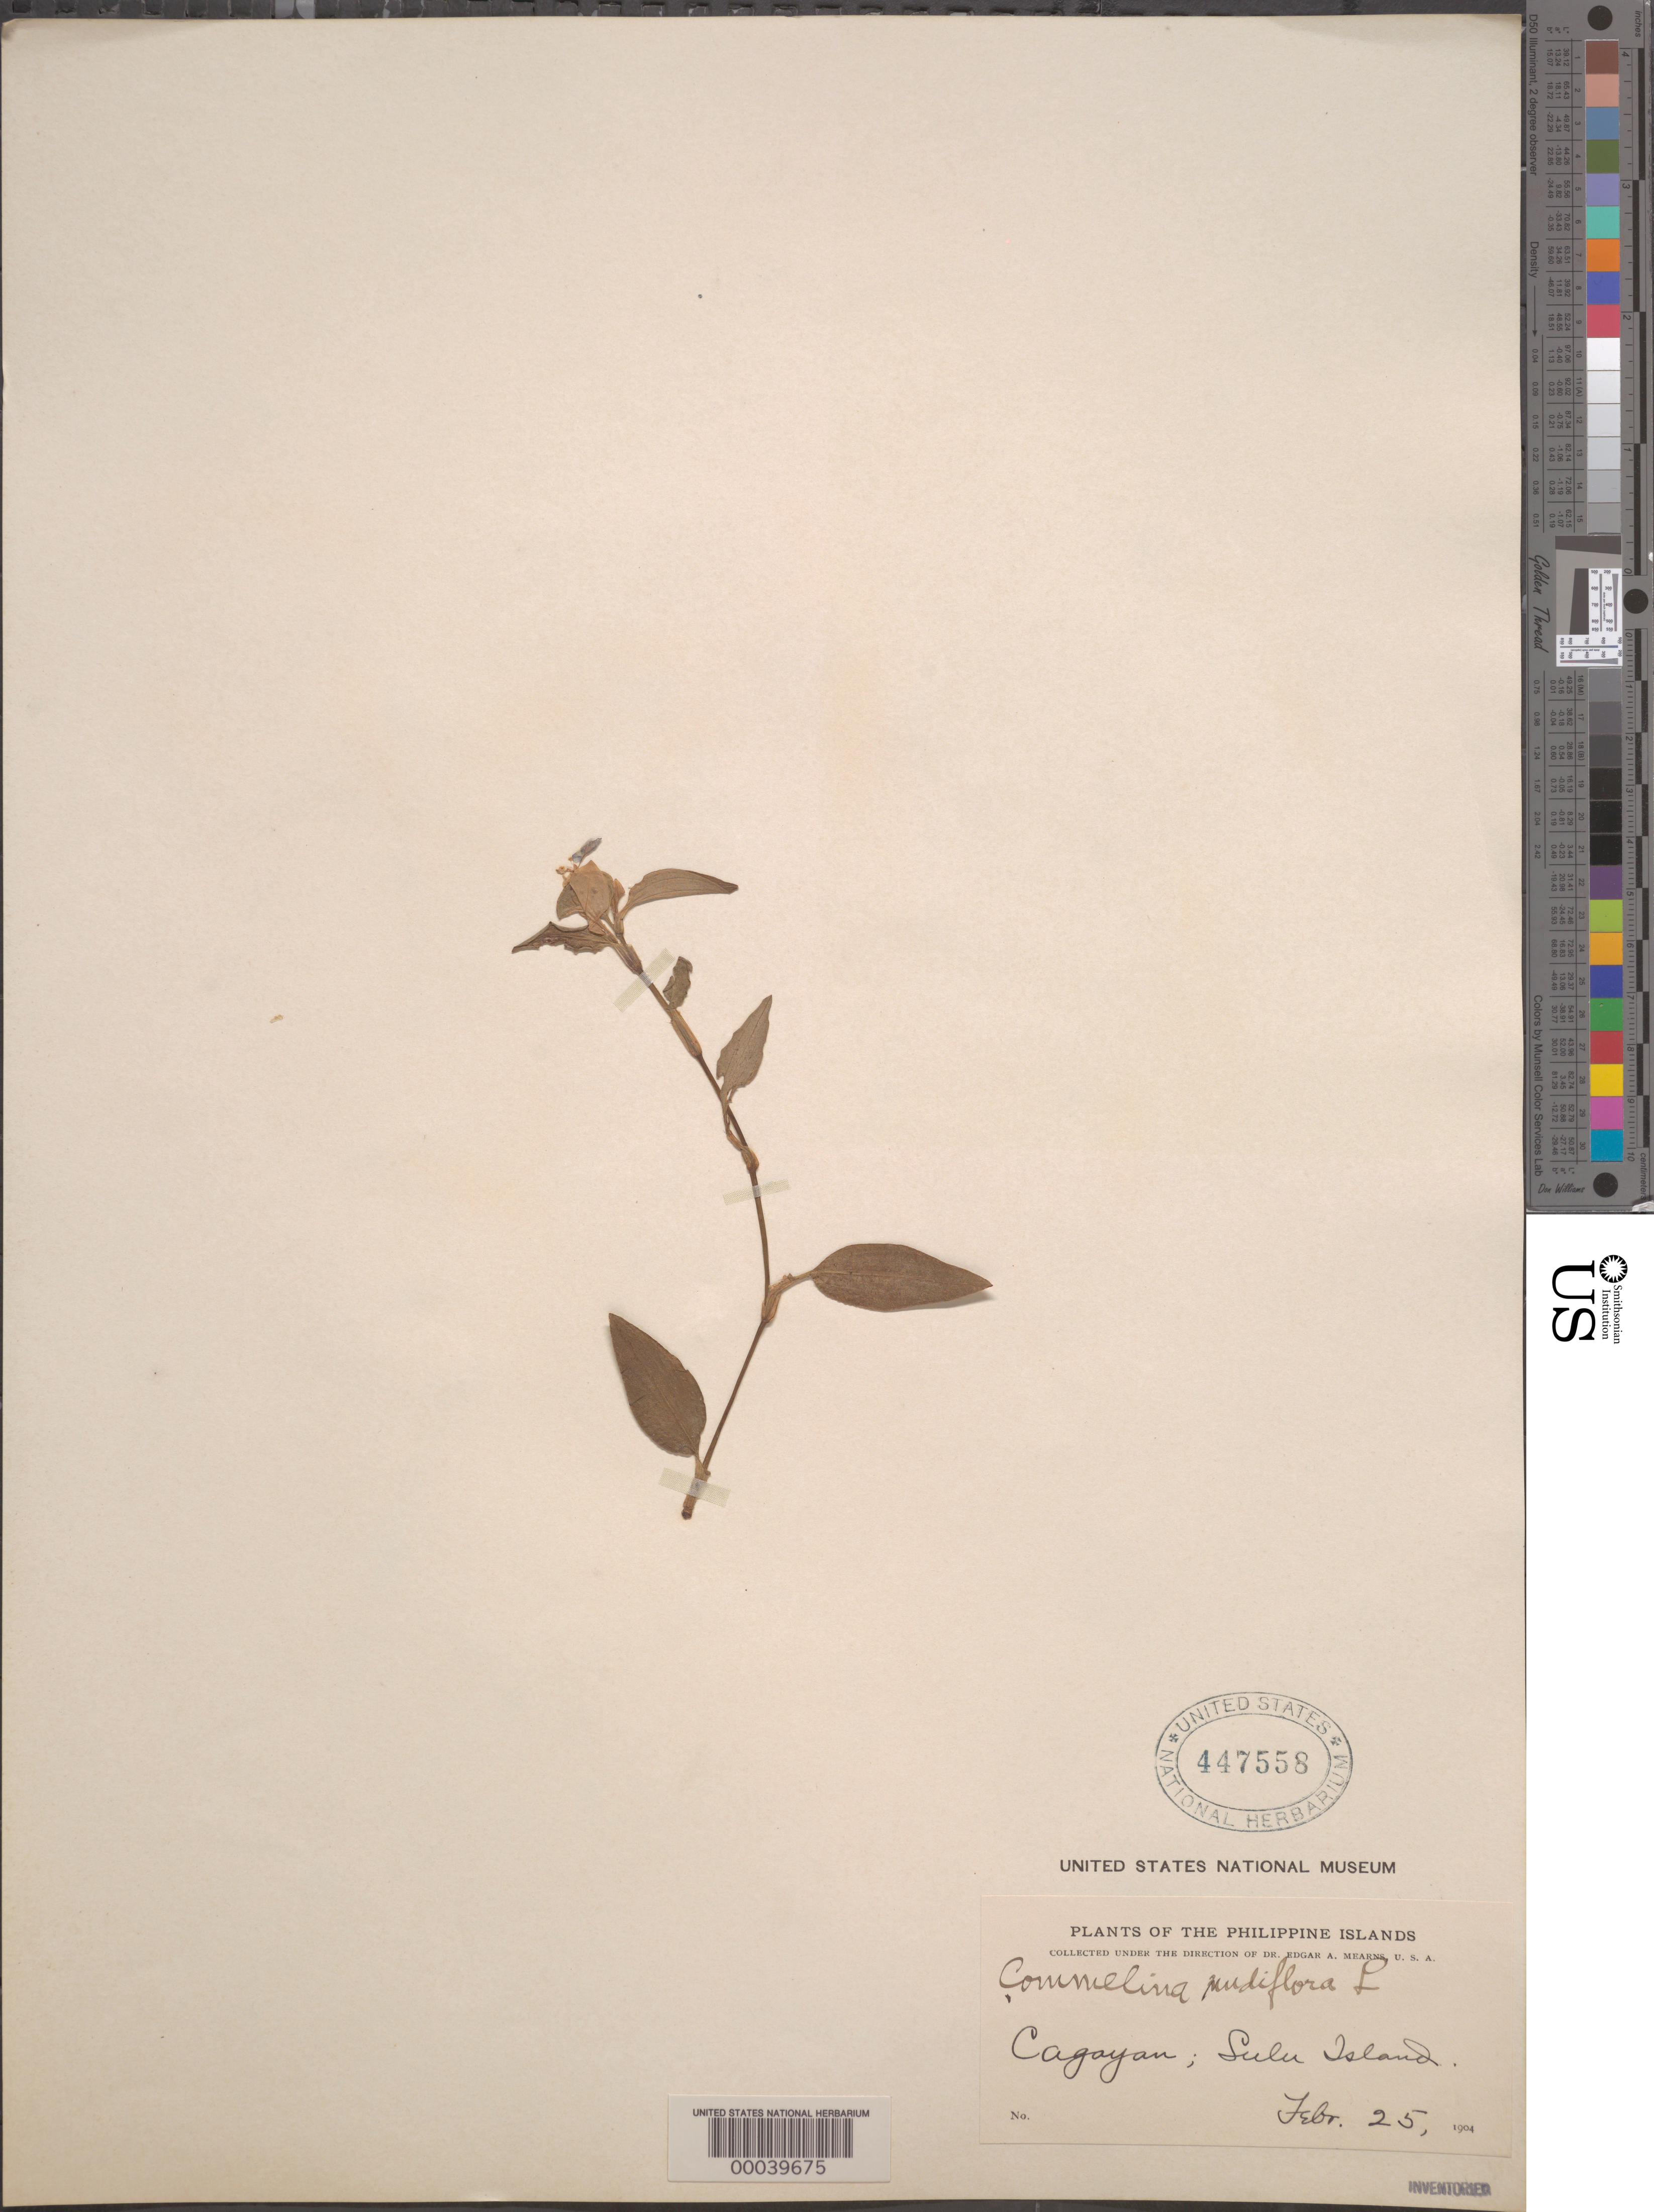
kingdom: Plantae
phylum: Tracheophyta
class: Liliopsida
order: Commelinales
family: Commelinaceae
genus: Commelina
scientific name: Commelina sp.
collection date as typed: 25 Feb 1904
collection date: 1904-02-25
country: Philippines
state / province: Muslim Mindanao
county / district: Tawi Tawi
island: Cagayan Sulu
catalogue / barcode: US 447558